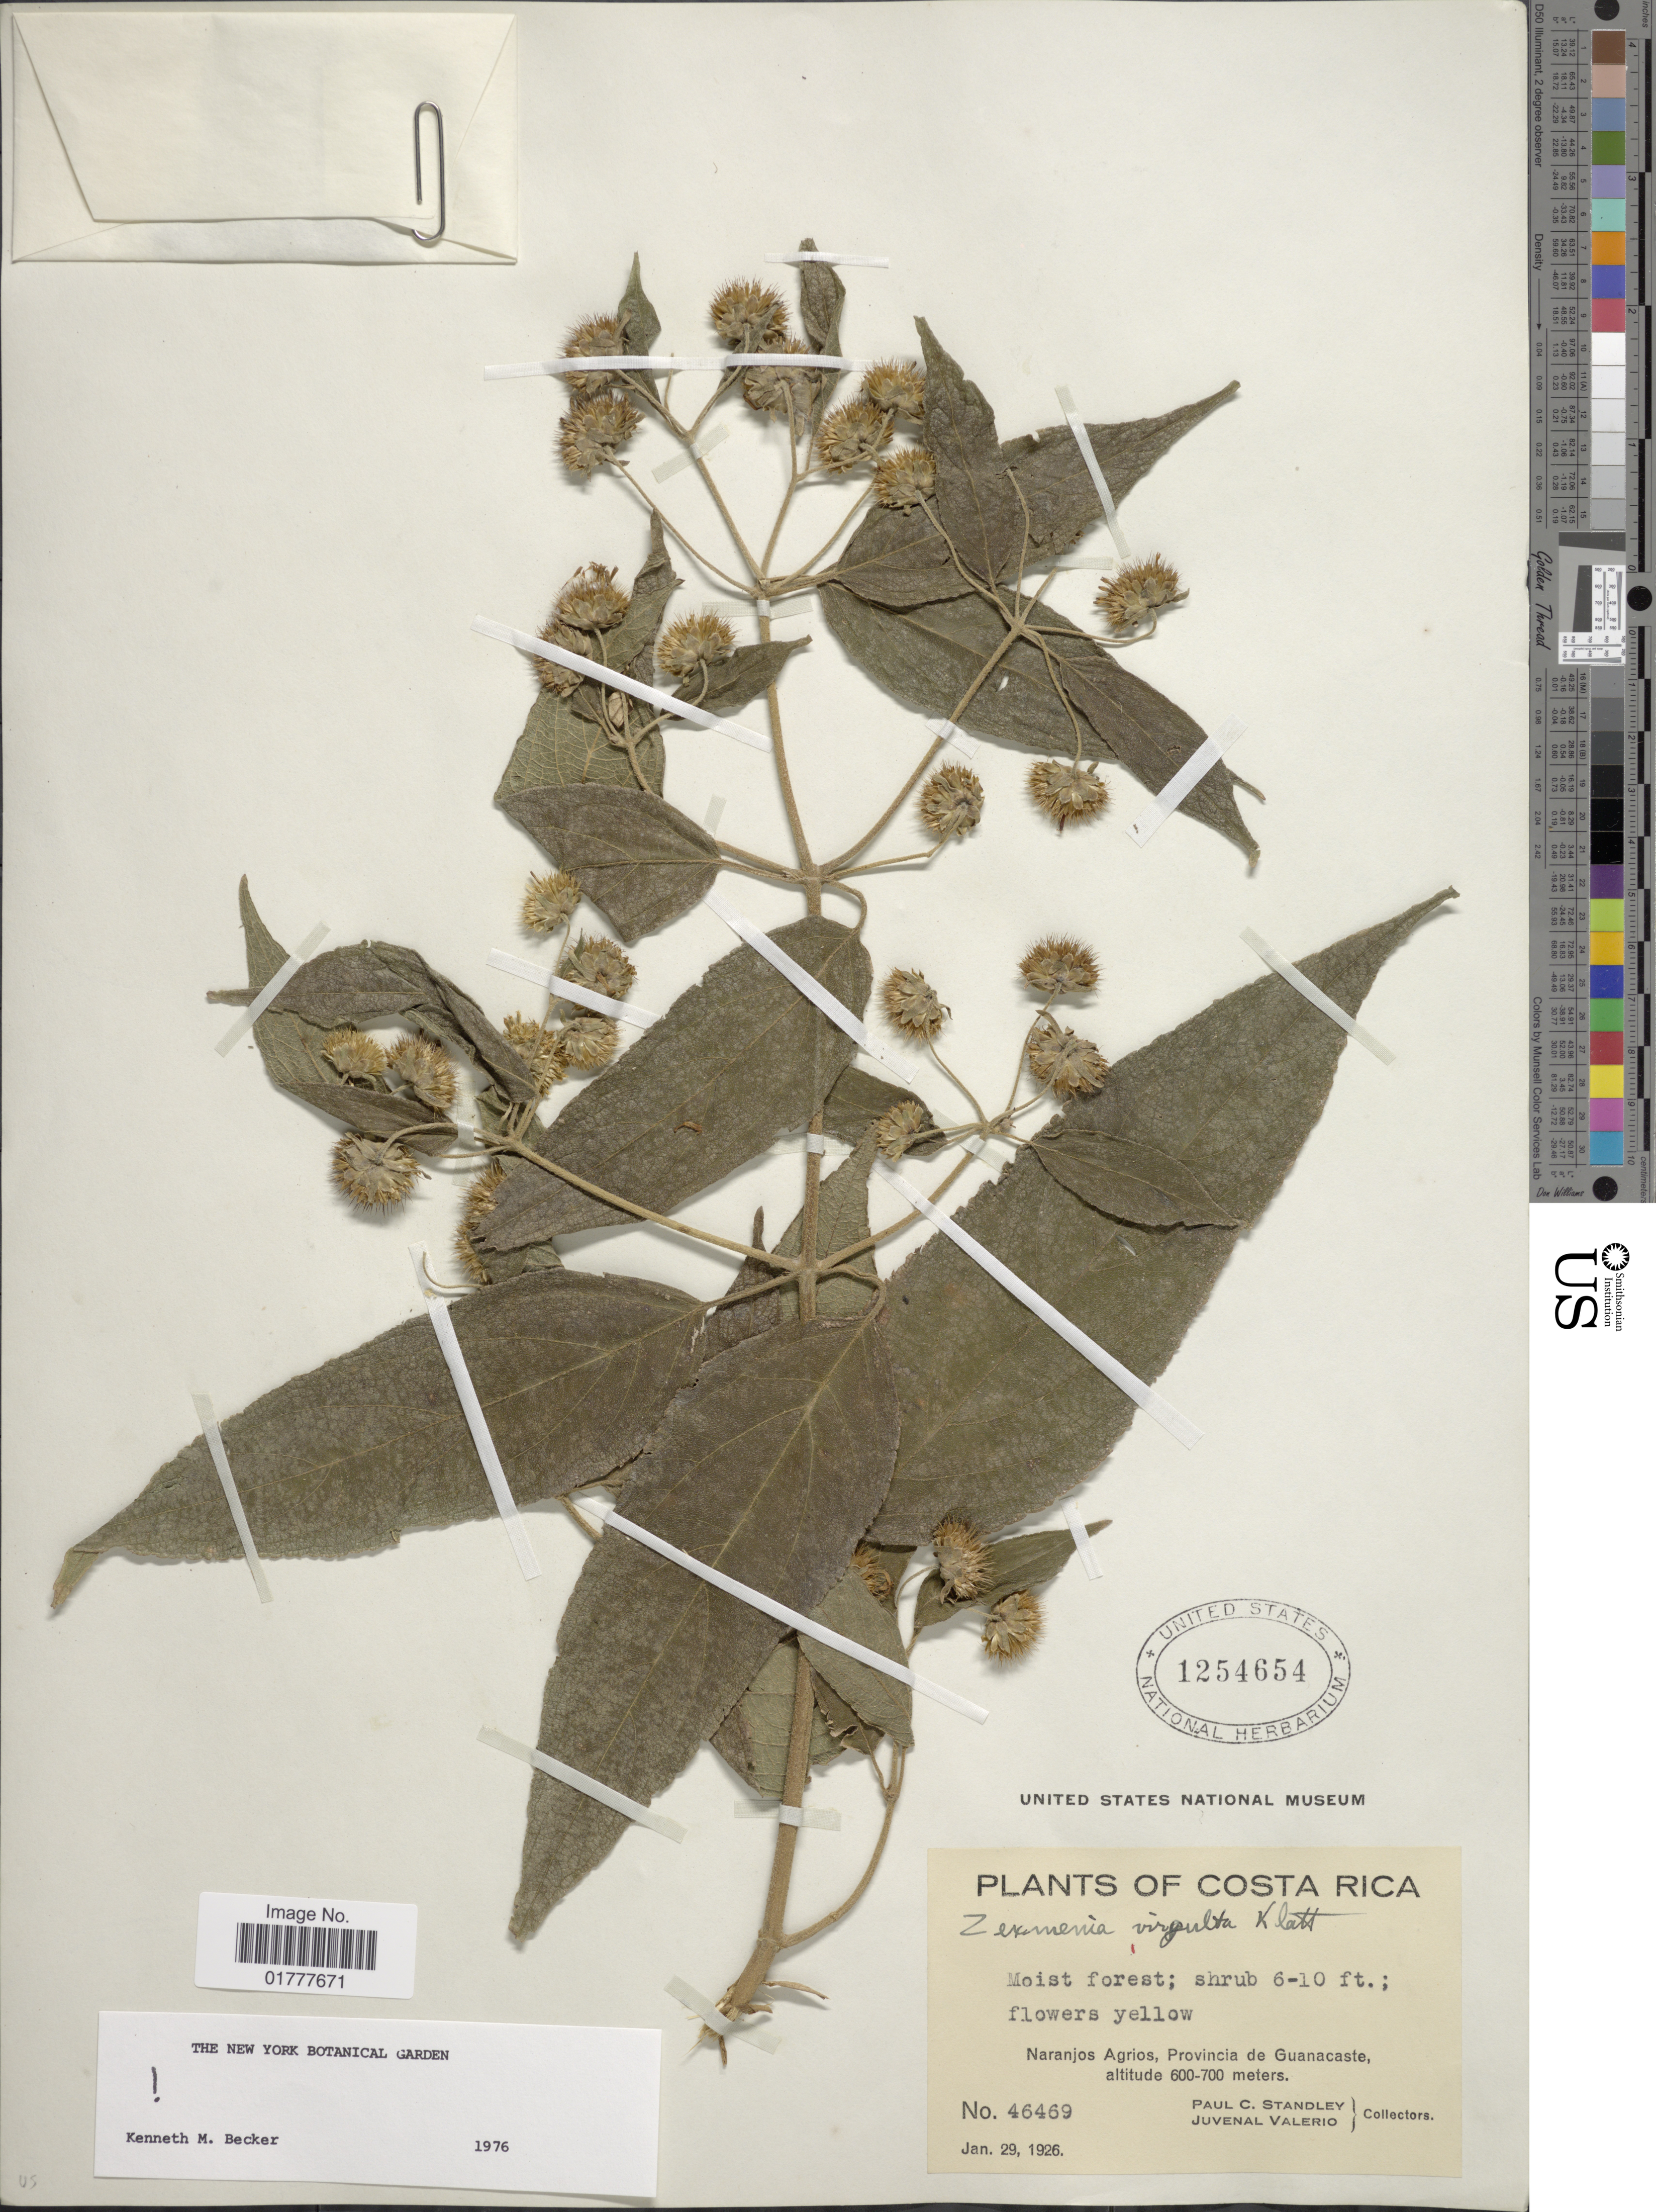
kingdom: Plantae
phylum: Tracheophyta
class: Magnoliopsida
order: Asterales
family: Asteraceae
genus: Zexmenia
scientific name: Zexmenia virgulta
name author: Klatt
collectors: P. C. Standley & J. Valerio R.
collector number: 46469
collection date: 1926-01-29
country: Costa Rica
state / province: Guanacaste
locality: Naranjos Agrios, Provincia de Guanacaste.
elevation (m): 600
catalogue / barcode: US 1254654